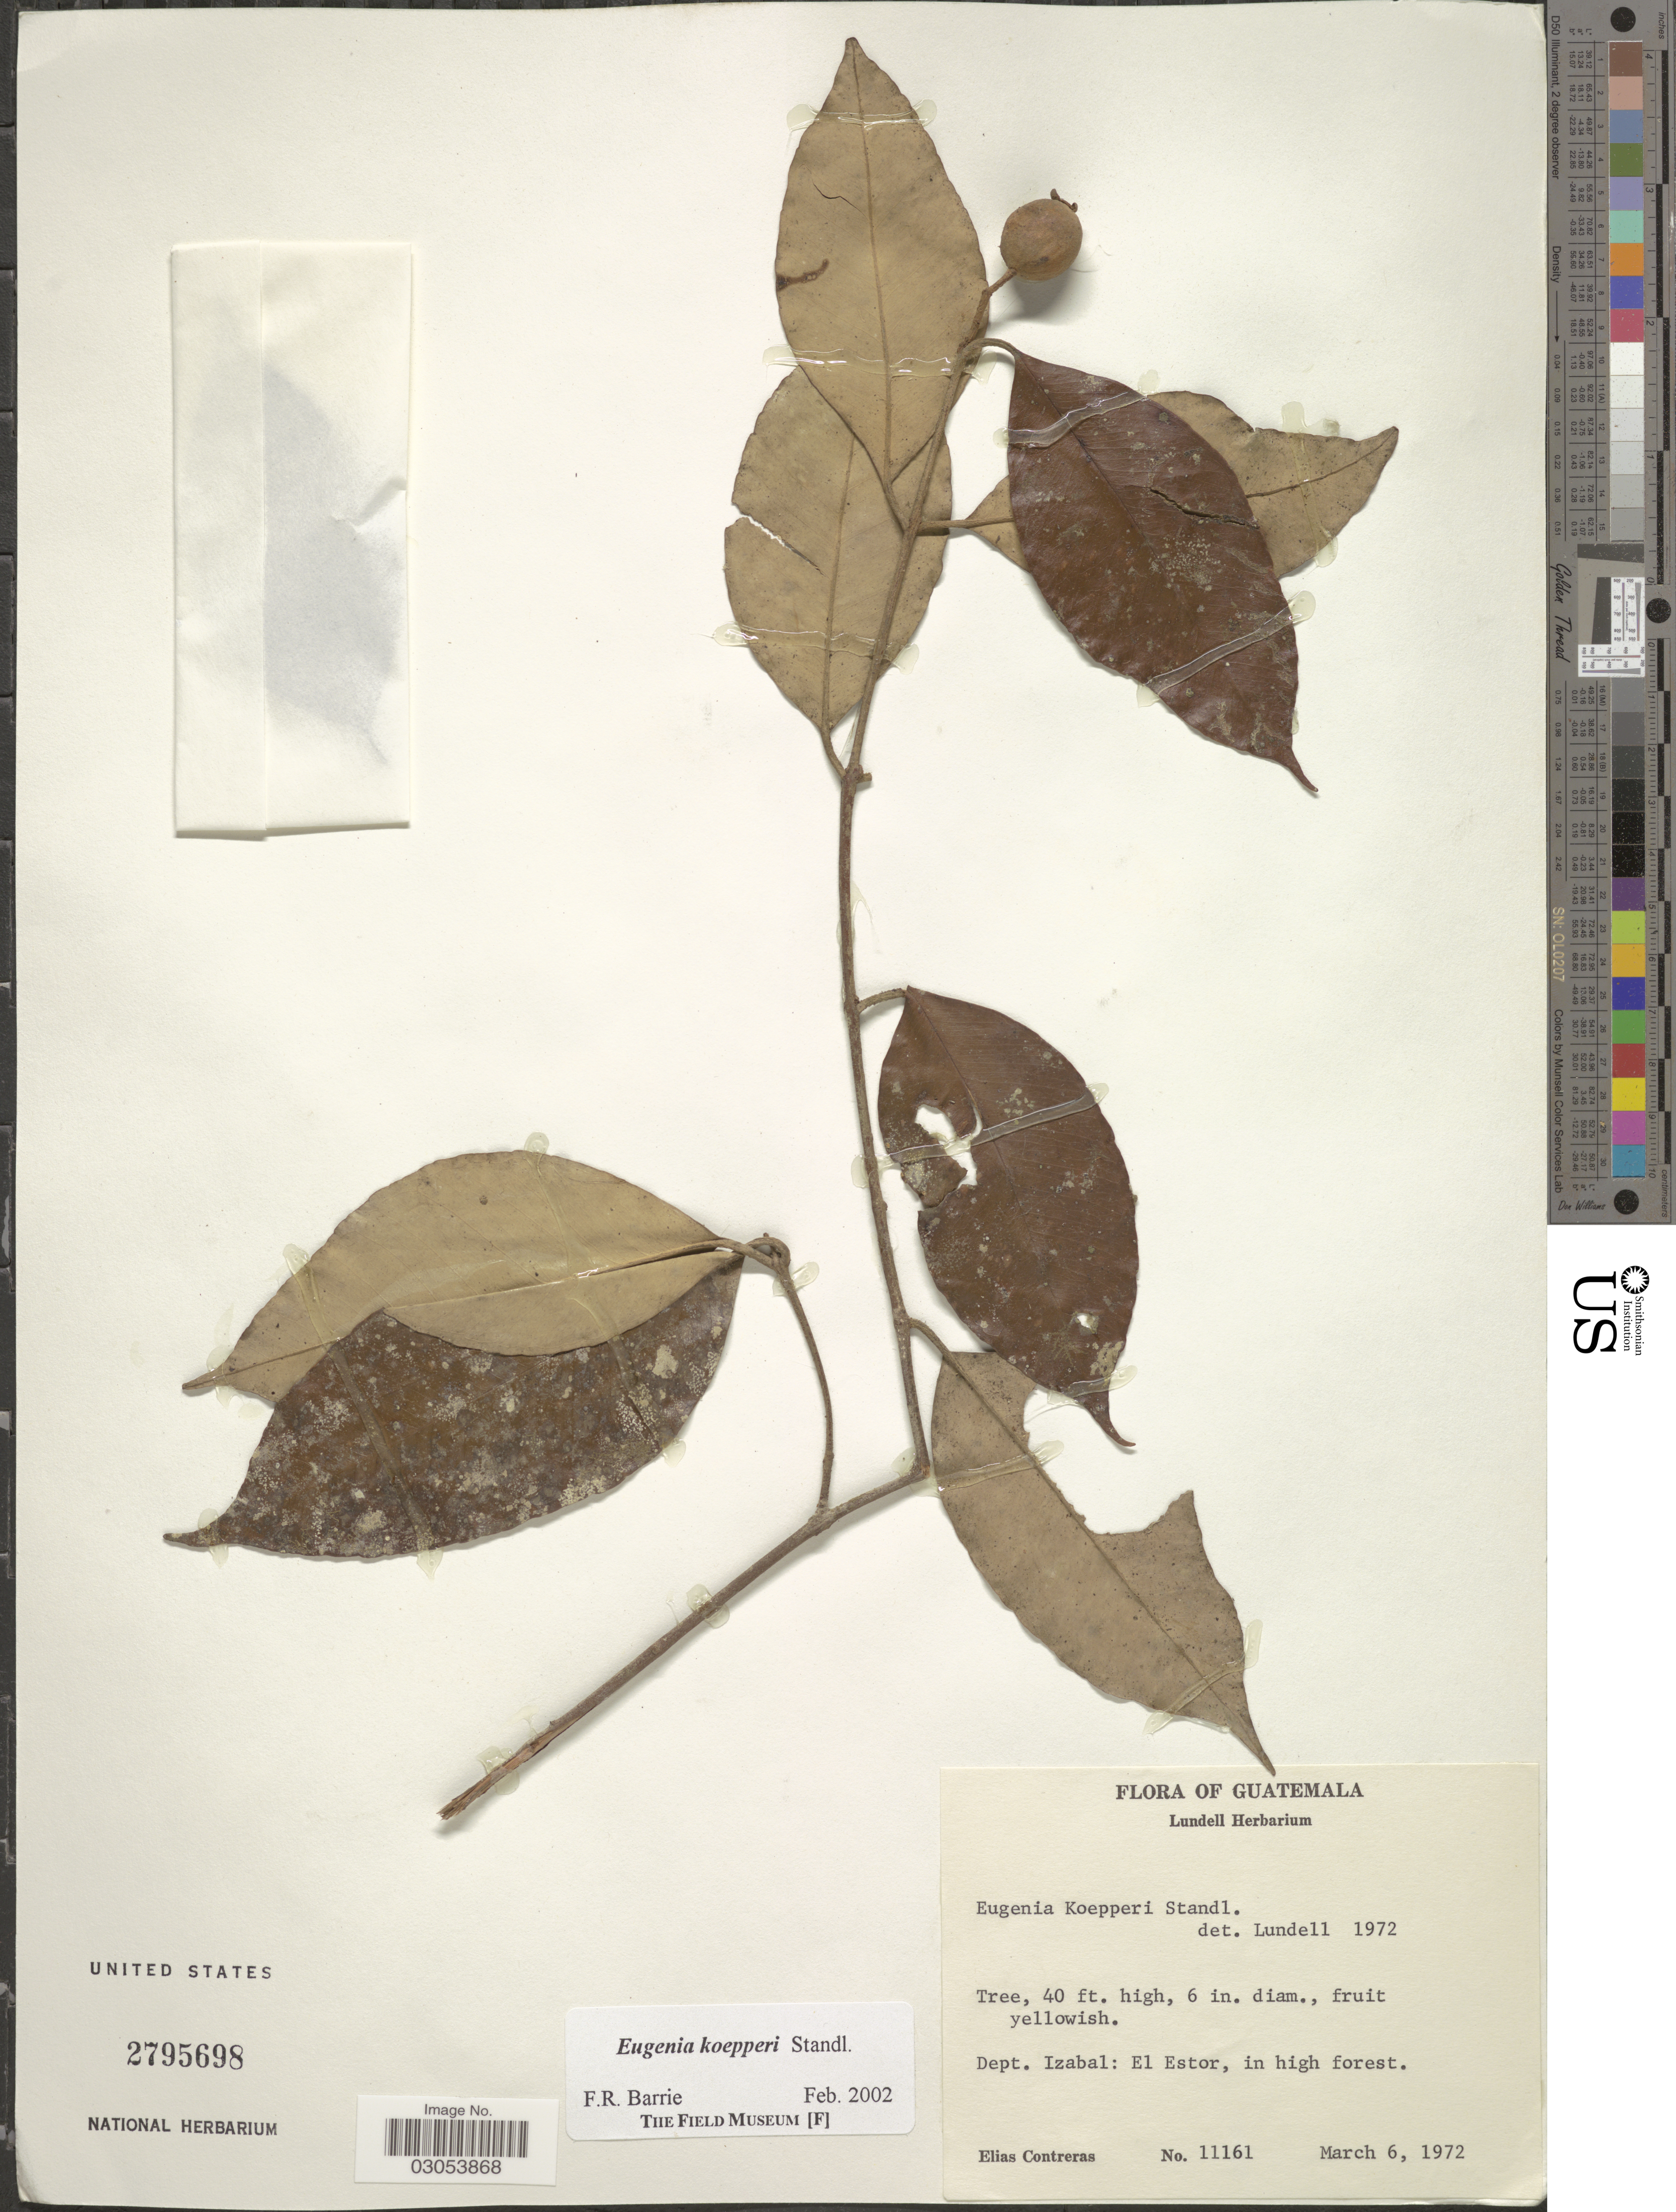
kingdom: Plantae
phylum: Tracheophyta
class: Magnoliopsida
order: Myrtales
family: Myrtaceae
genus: Eugenia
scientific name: Eugenia koepperi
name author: Standl. in Yunck.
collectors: E. Contreras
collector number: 11161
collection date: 1972-03-06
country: Guatemala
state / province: Izabal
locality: Dept. Izabal: El Estor.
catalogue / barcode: US 2795698